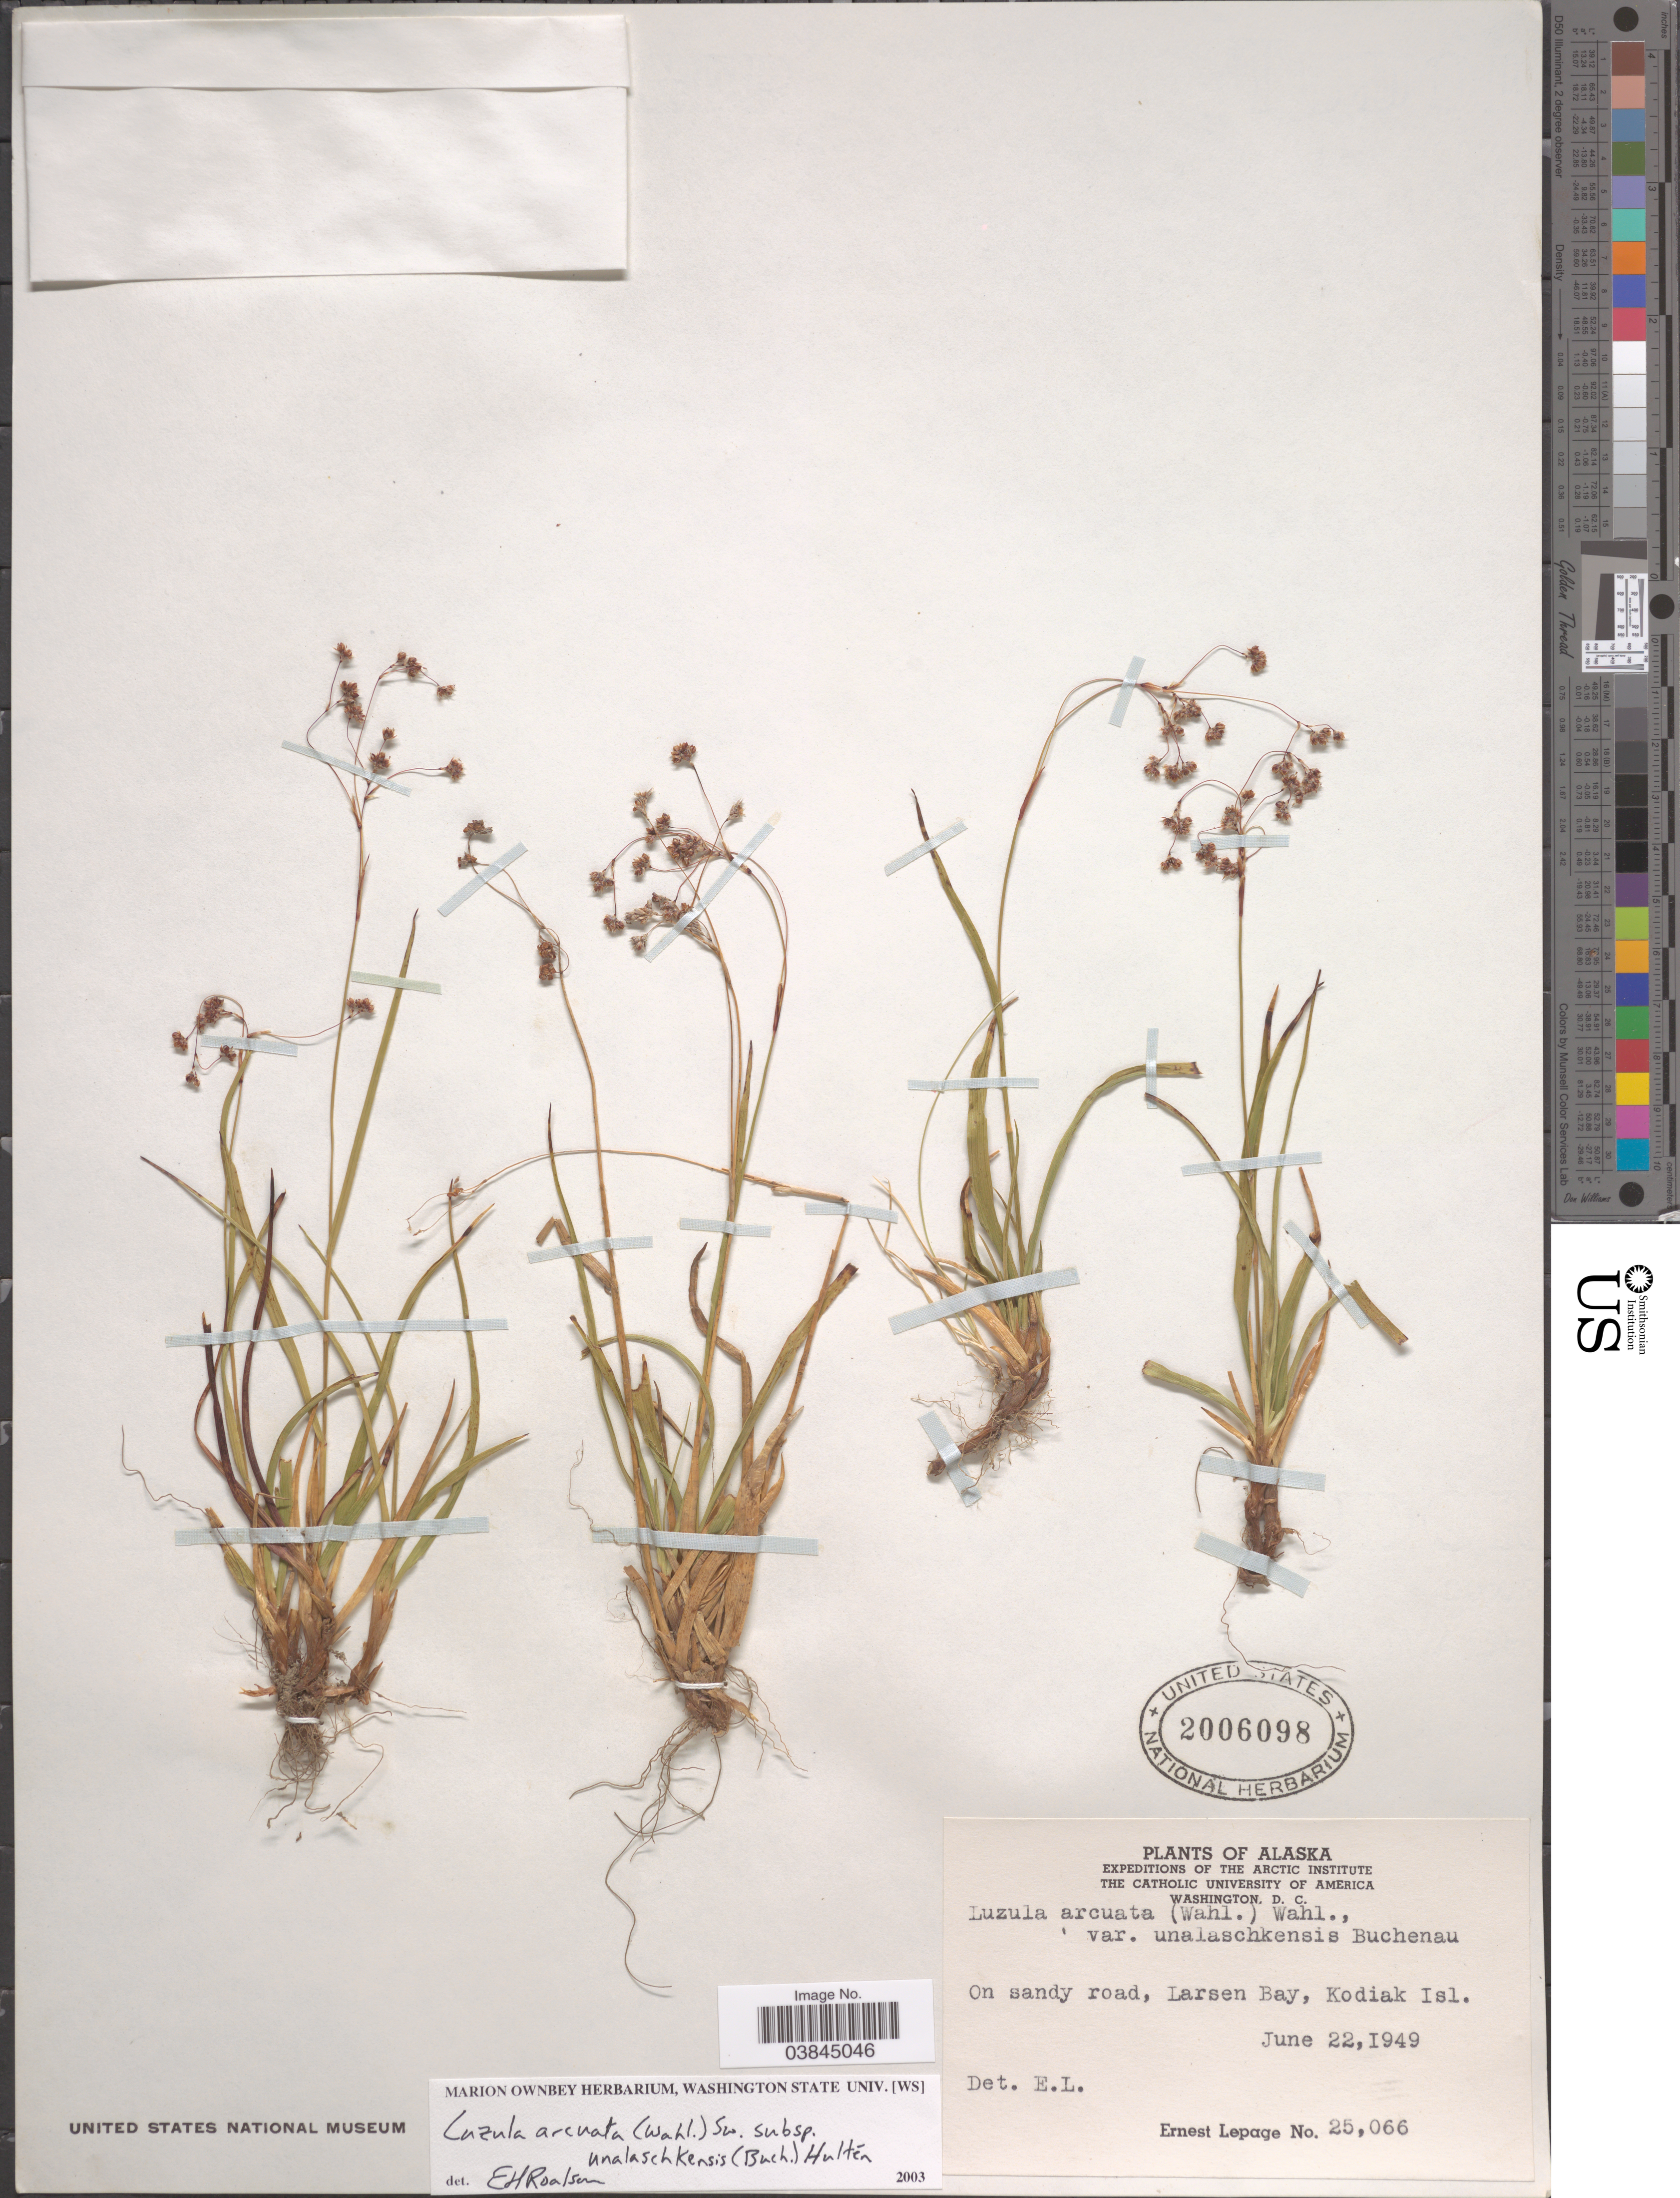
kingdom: Plantae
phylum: Tracheophyta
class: Liliopsida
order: Poales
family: Juncaceae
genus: Luzula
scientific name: Luzula arcuata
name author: (Wahlenb.) Sw.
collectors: E. Lepage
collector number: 25066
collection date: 1949-06-22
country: United States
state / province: Alaska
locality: Larsen Bay, Kodiak Isl.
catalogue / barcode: US 2006098